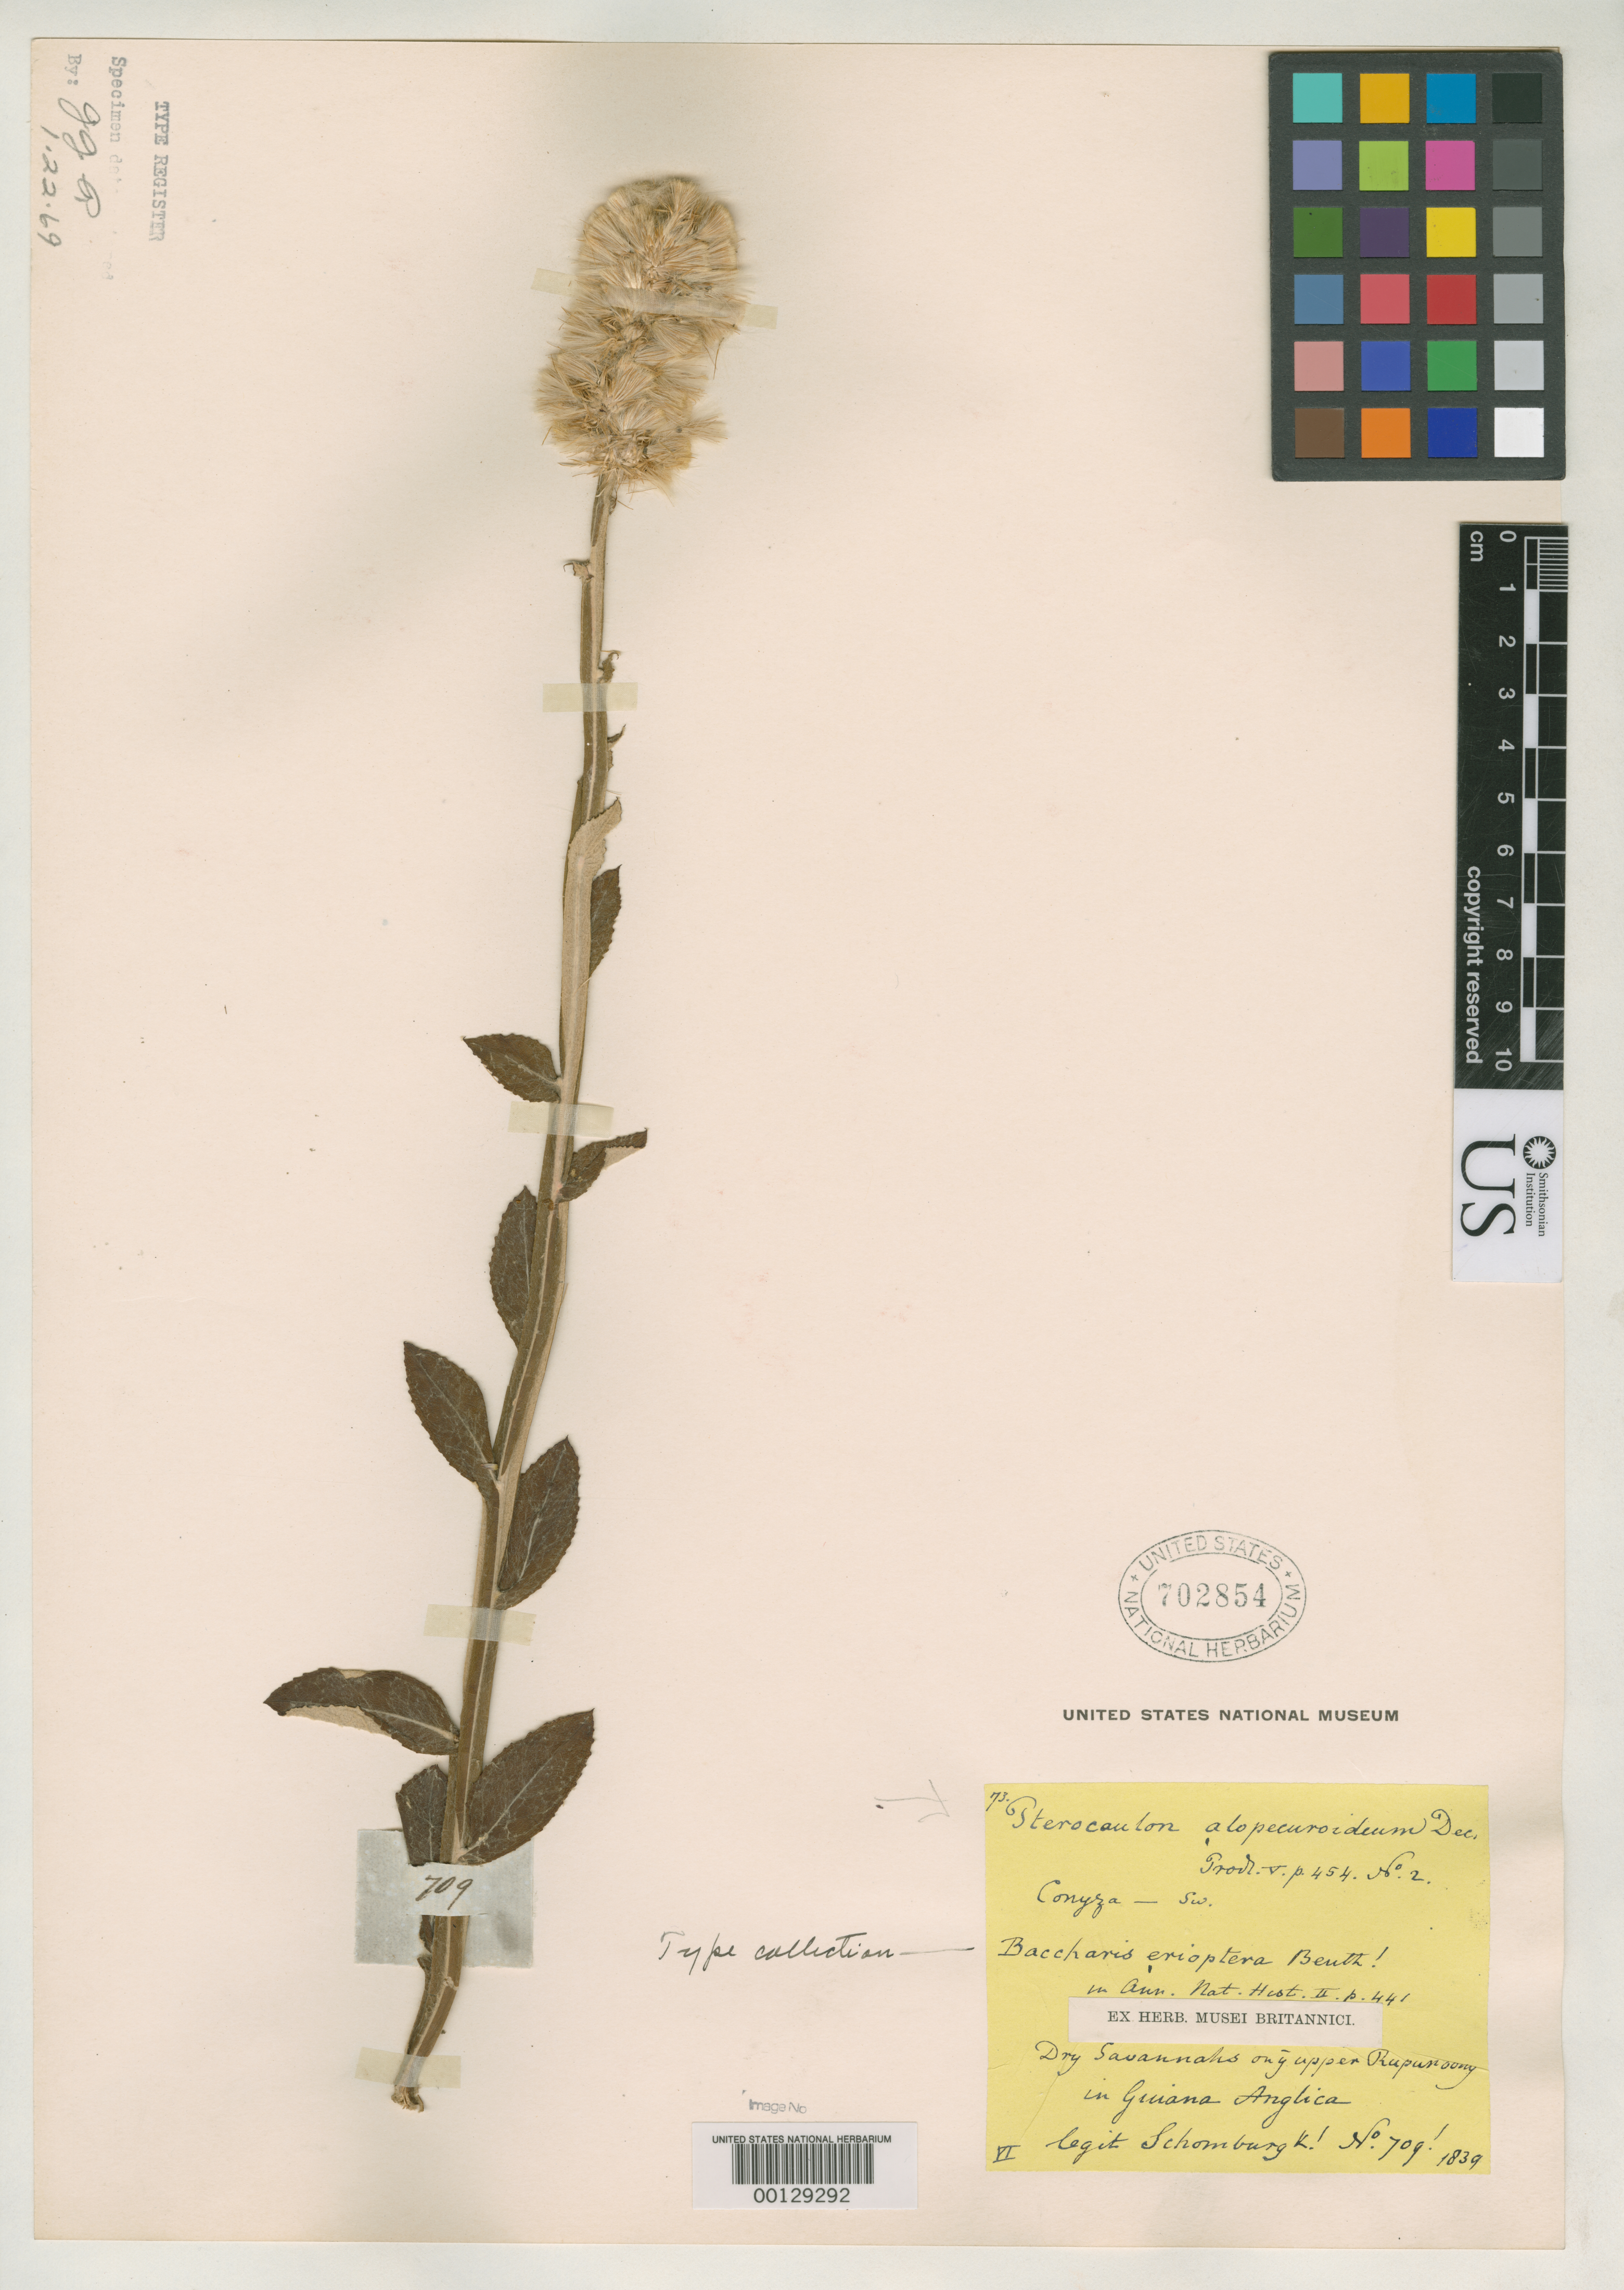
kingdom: Plantae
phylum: Tracheophyta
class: Magnoliopsida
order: Asterales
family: Asteraceae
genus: Baccharis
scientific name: Baccharis erioptera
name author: Benth.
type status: Type Collection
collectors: M. R. Schomburgk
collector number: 709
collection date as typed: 1839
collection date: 1839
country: Guyana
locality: Upper Rupununi.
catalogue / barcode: US 702854